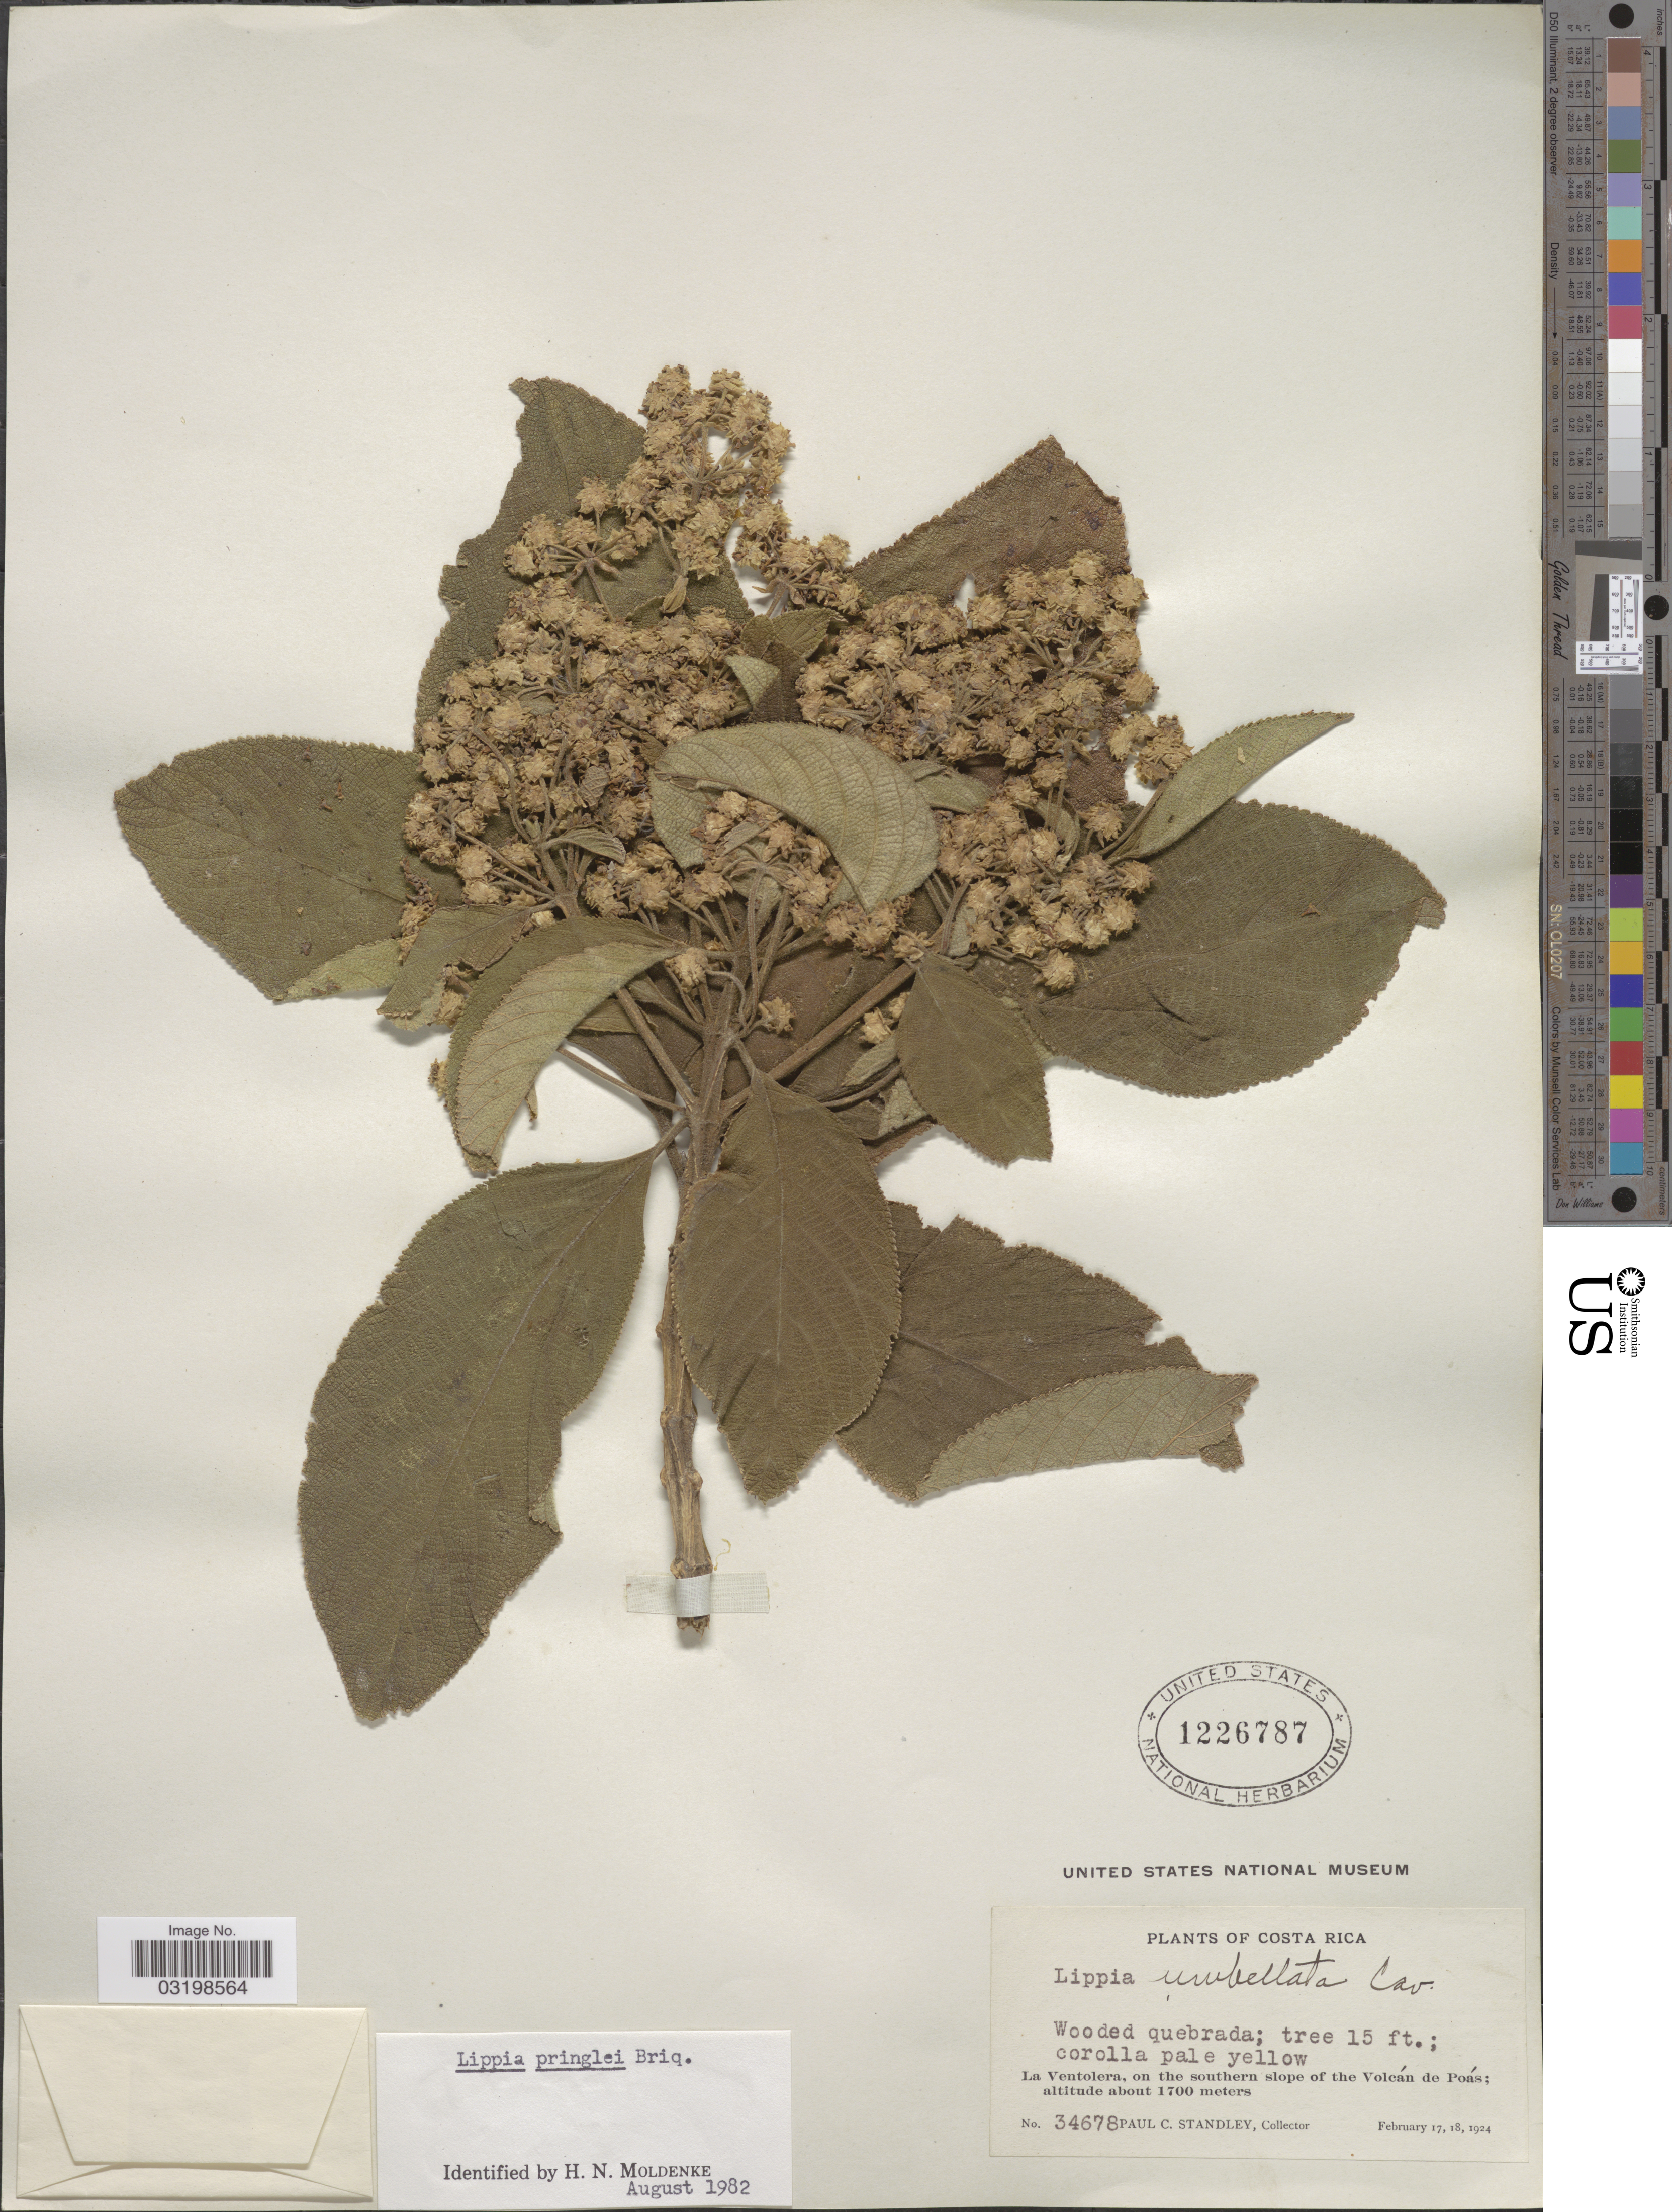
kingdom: Plantae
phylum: Tracheophyta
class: Magnoliopsida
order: Lamiales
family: Verbenaceae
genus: Lippia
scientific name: Lippia umbellata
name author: Cav.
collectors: P. C. Standley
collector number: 34678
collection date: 1924-02-17/1924-02-18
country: Costa Rica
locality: La Ventolera, on the southern slope of the Volcán de Poás.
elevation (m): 1700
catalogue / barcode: US 1226787